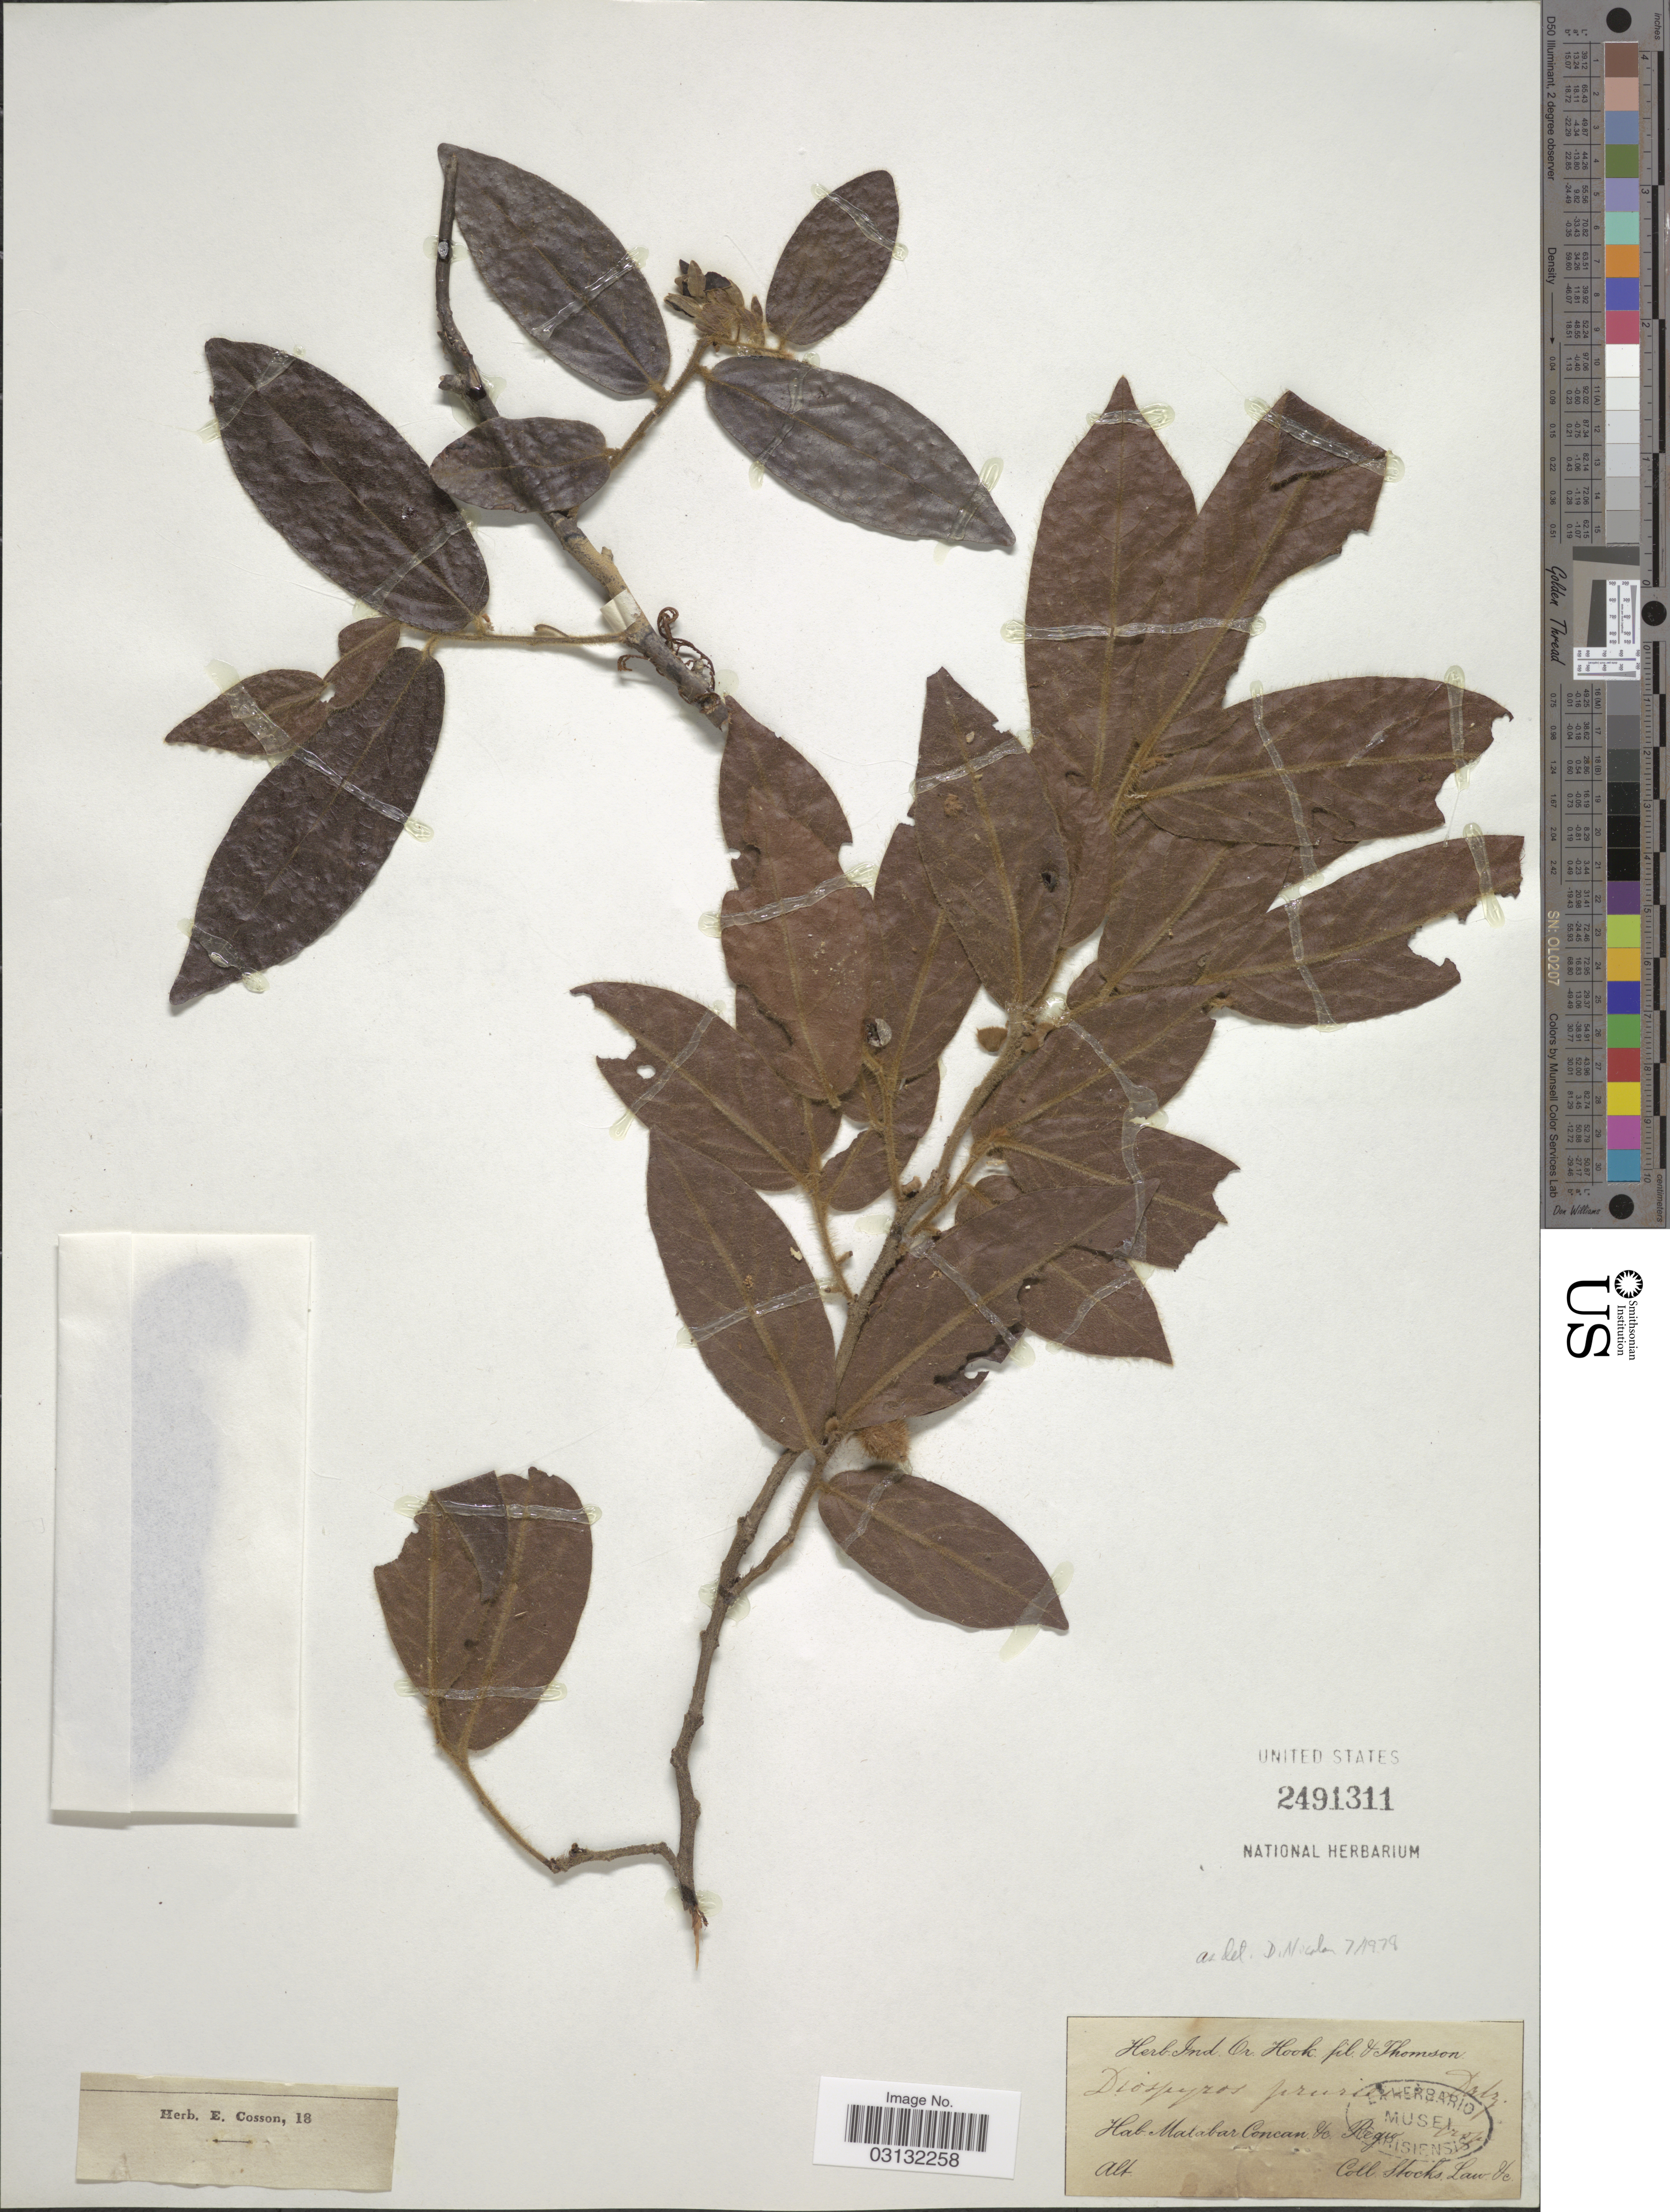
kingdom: Plantae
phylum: Tracheophyta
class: Magnoliopsida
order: Ericales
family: Ebenaceae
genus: Diospyros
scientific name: Diospyros pruriens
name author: Dalzell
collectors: J. Law & J. Stocks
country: India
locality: Malabar Concan &c.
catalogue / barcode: US 2491311